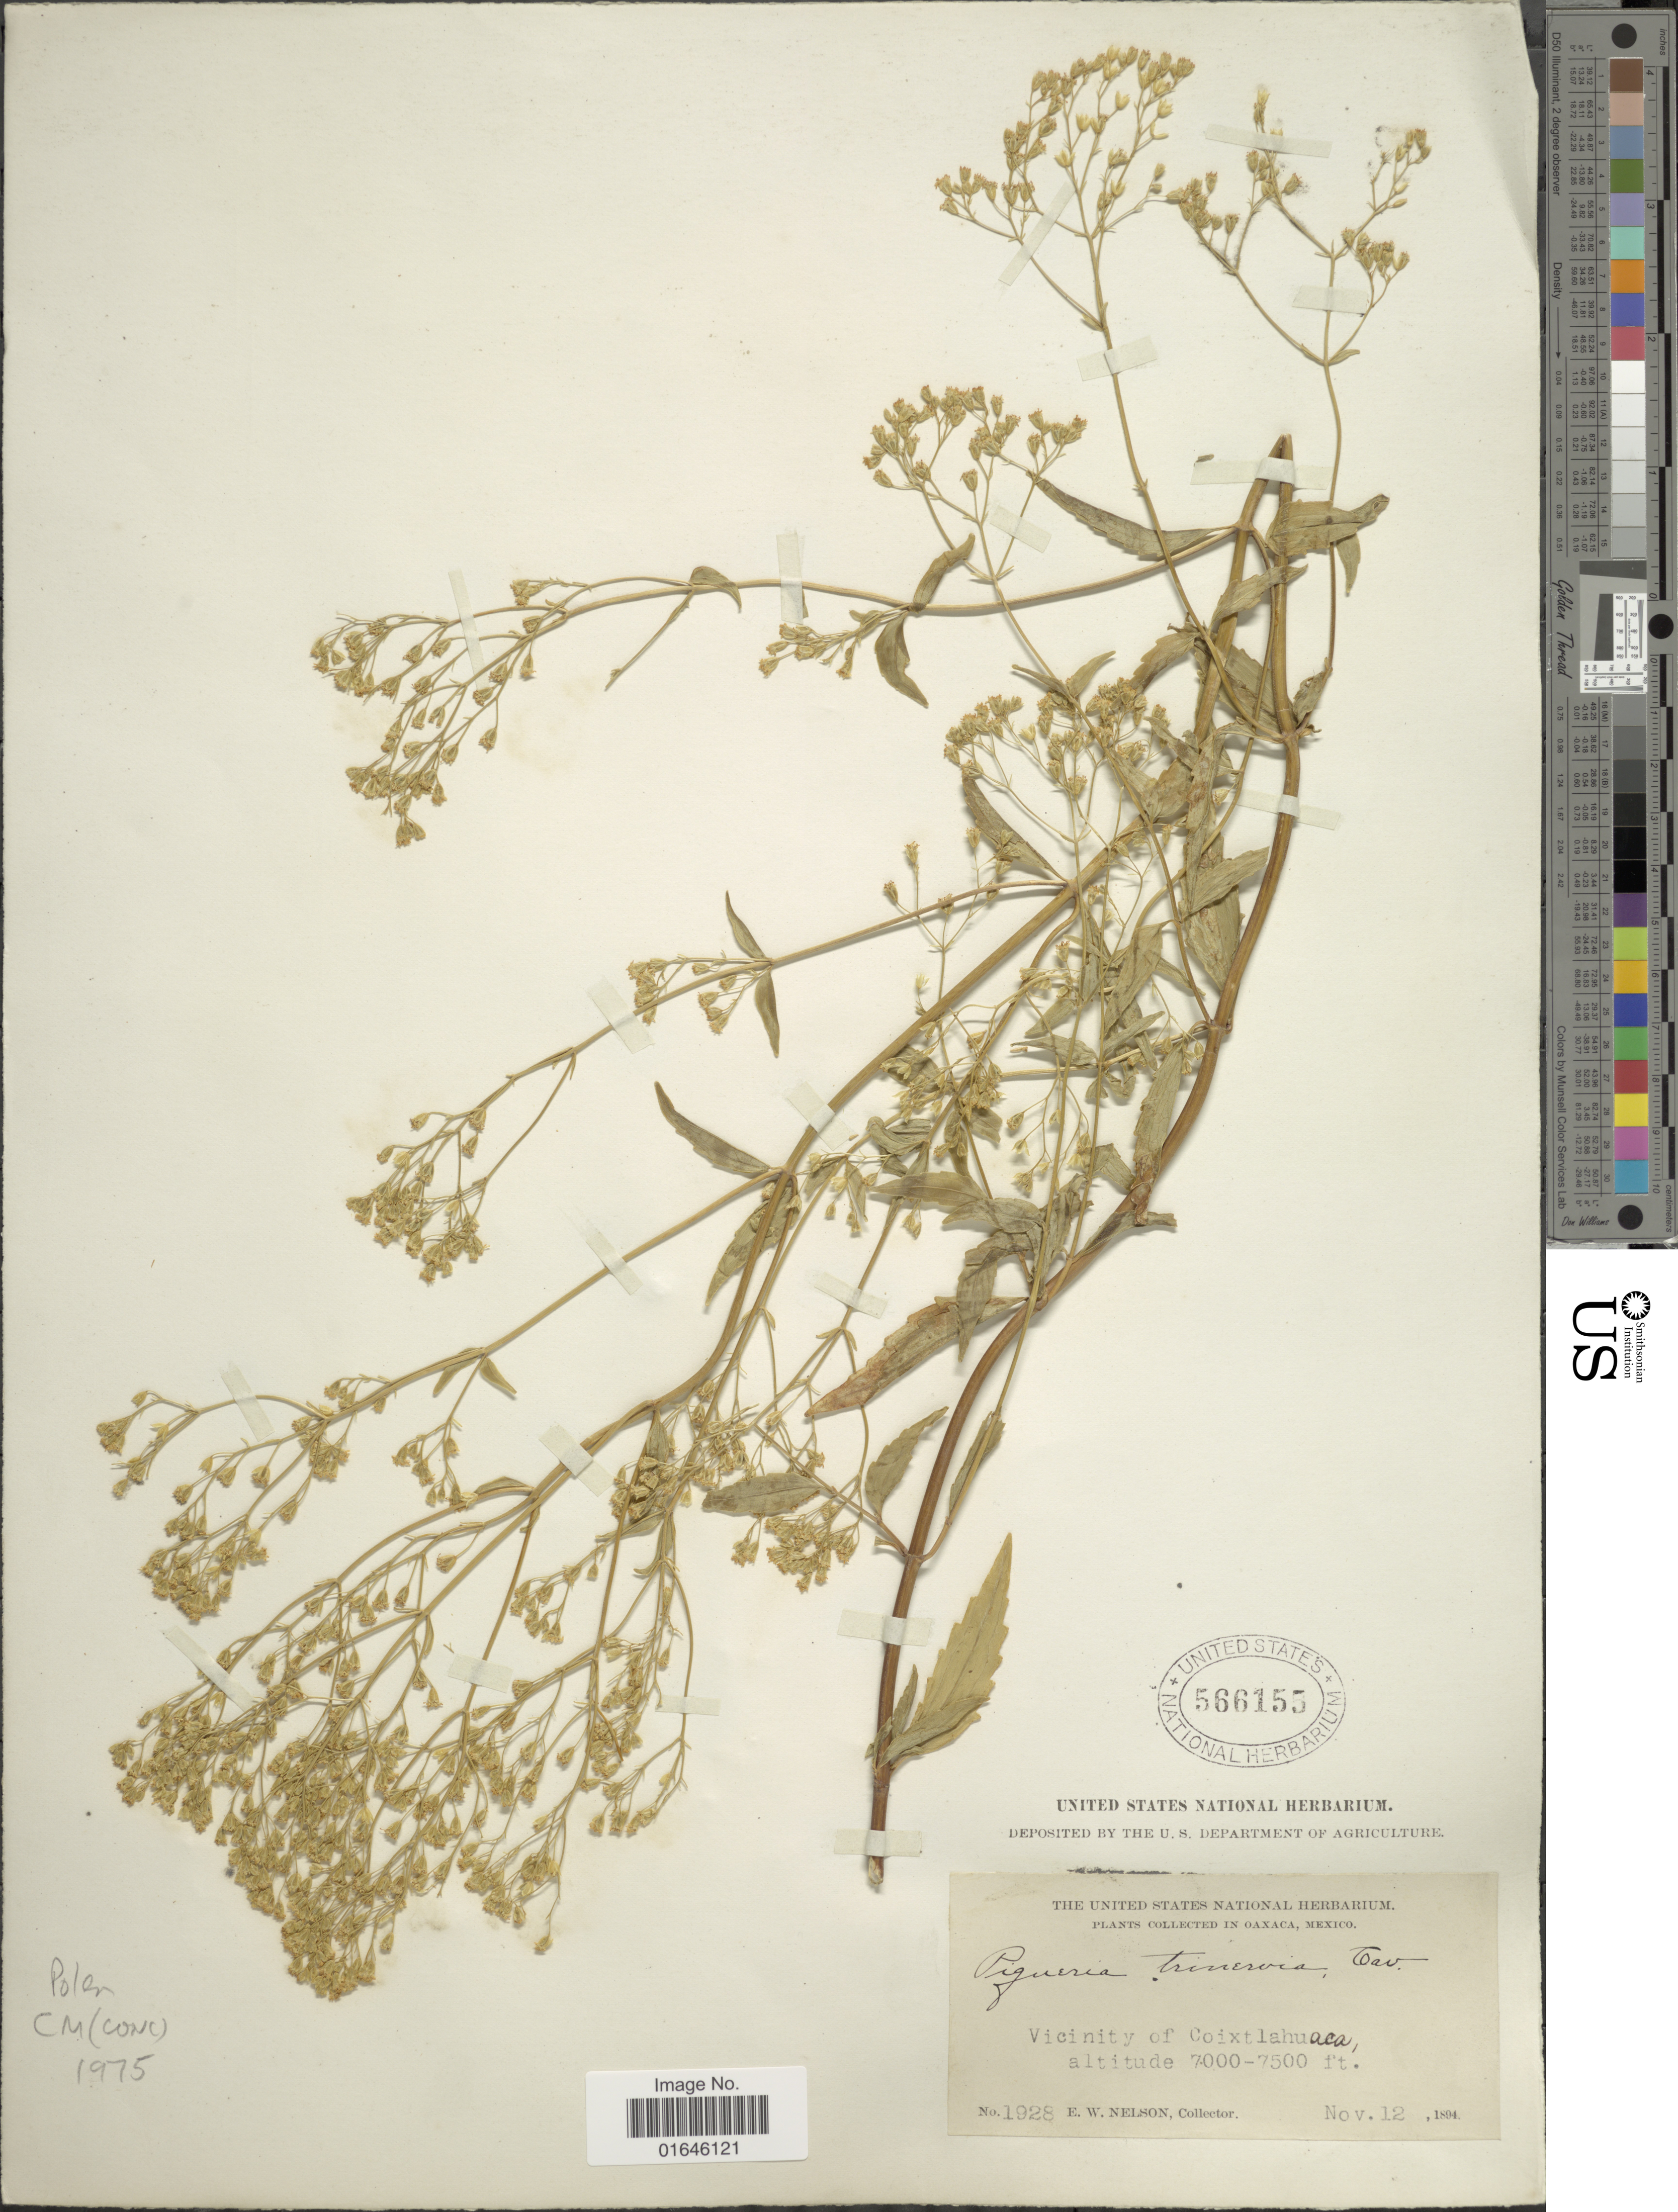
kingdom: Plantae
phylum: Tracheophyta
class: Magnoliopsida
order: Asterales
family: Asteraceae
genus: Piqueria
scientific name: Piqueria trinervia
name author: Cav.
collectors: E. W. Nelson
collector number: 1928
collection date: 1894-11-12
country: Mexico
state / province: Oaxaca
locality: Vicinity of Coixtlahuaca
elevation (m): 2134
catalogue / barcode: US 566155